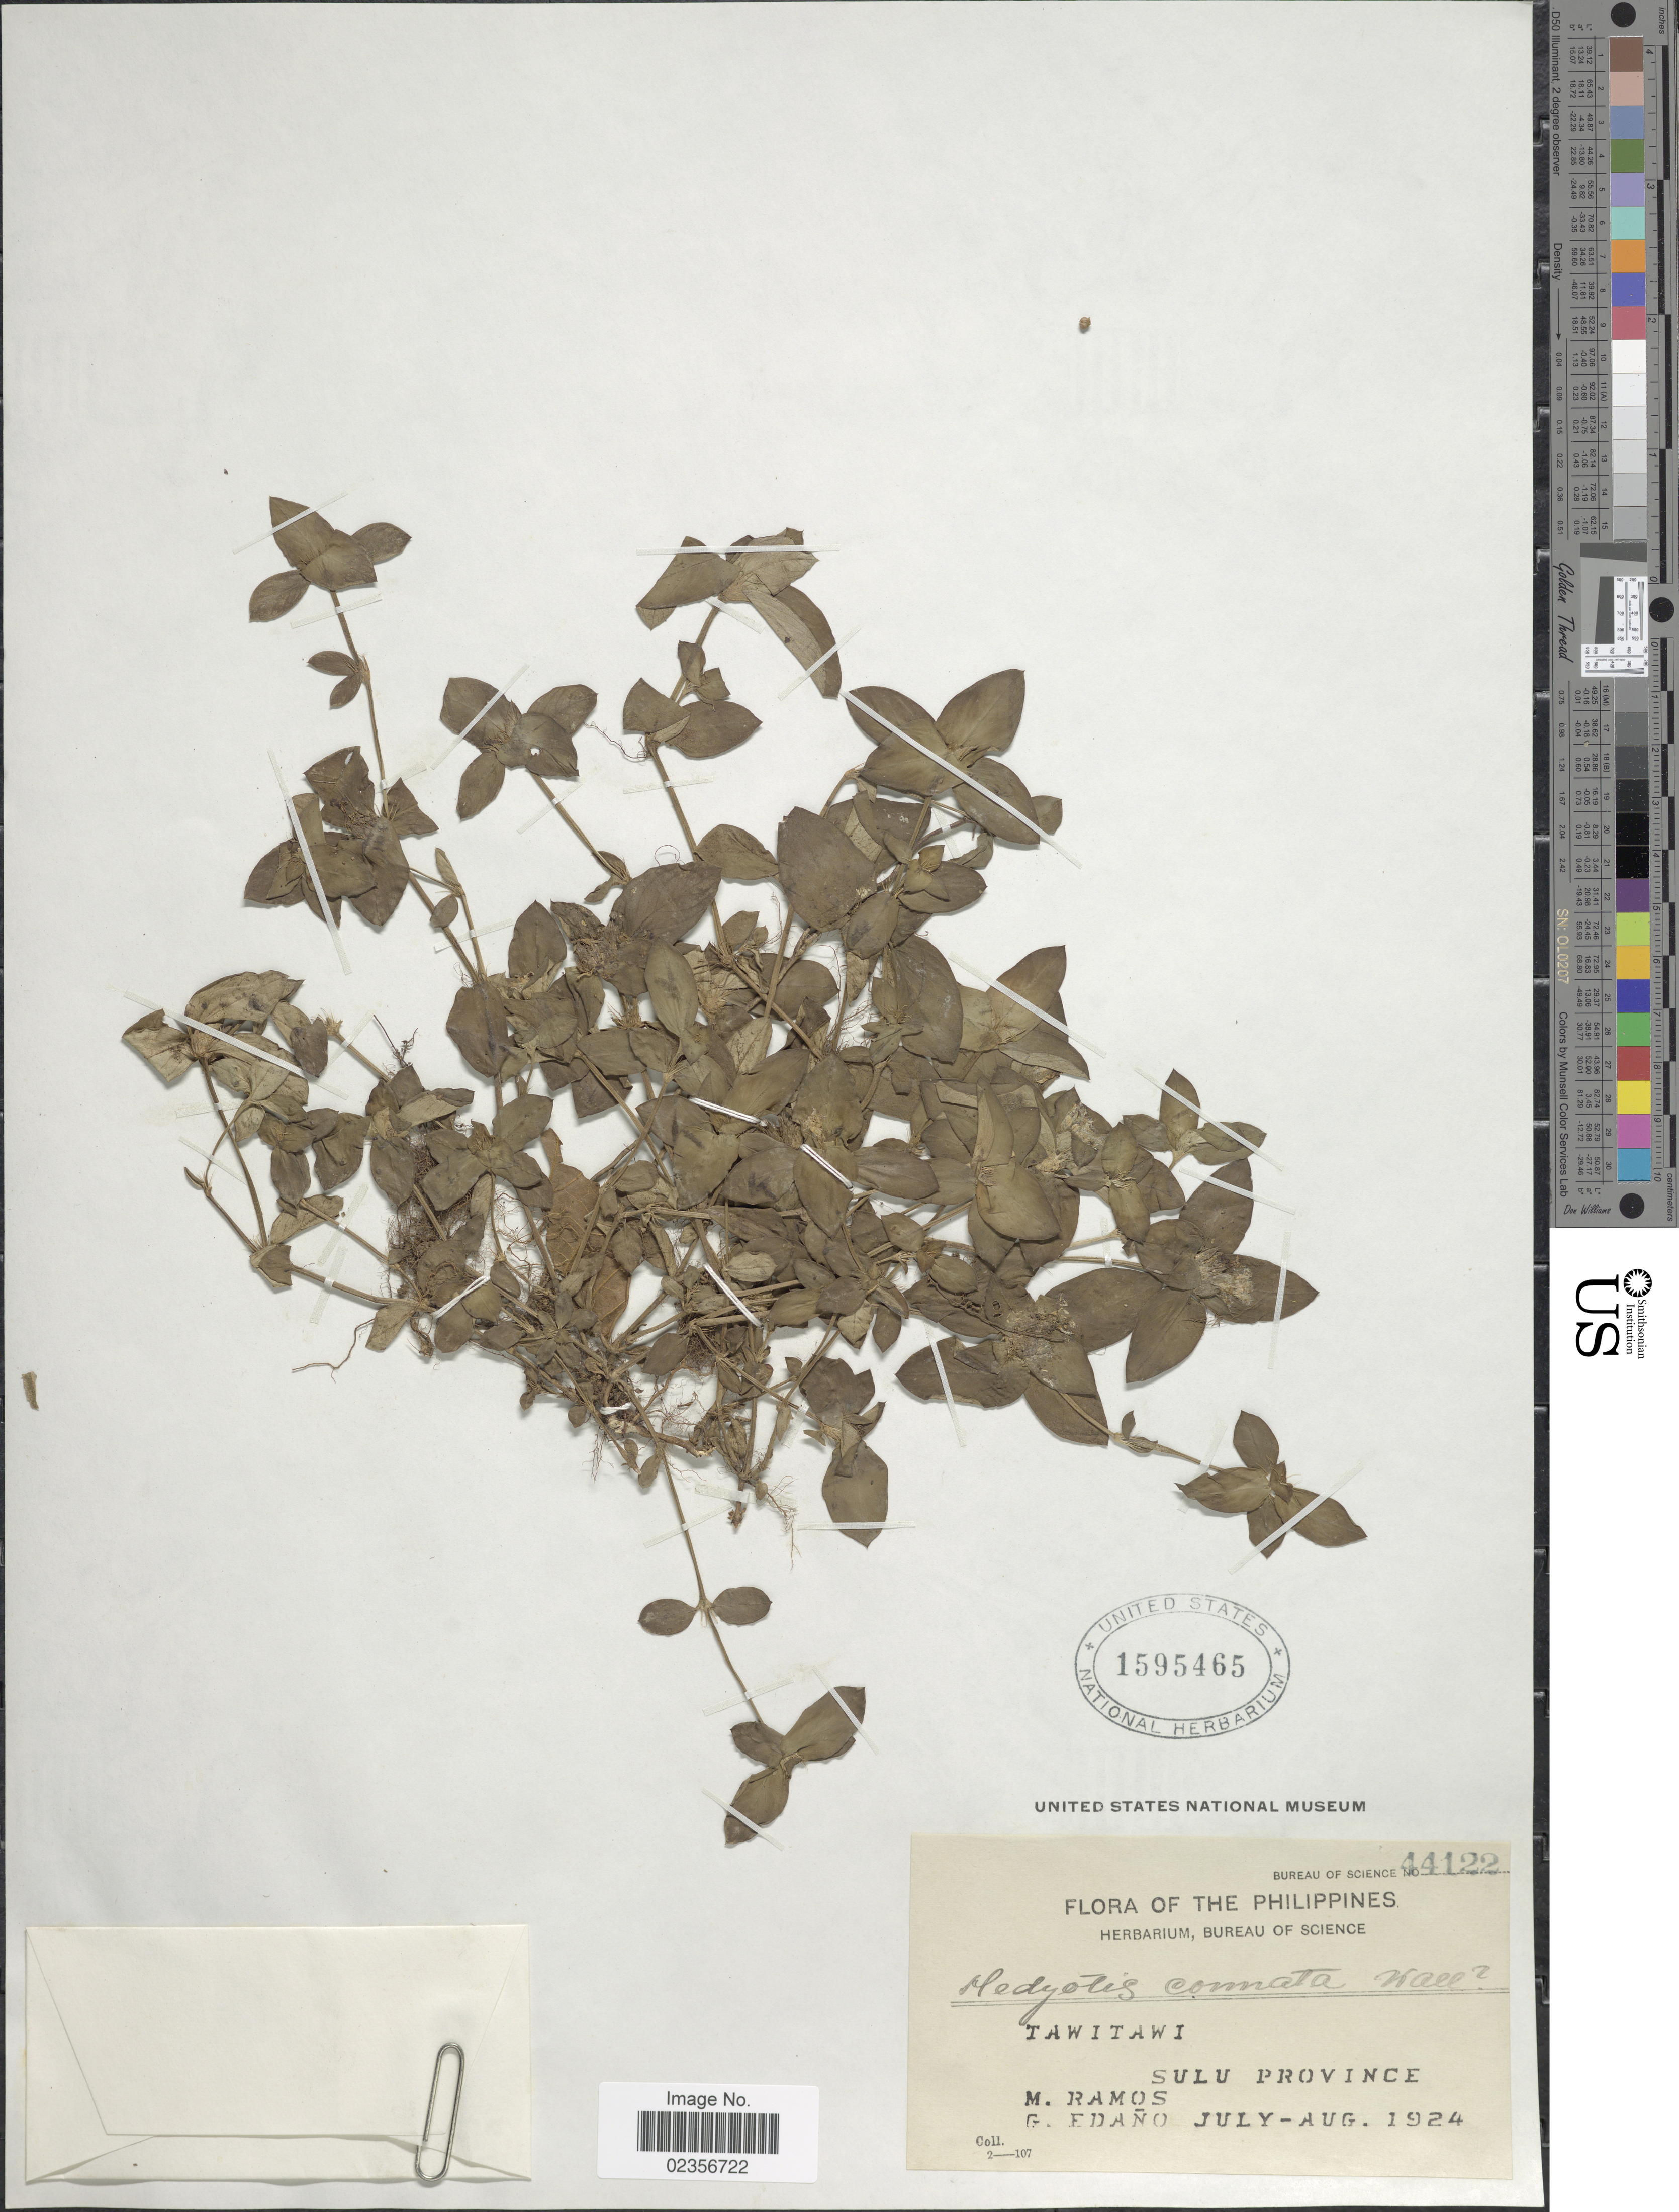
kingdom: Plantae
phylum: Tracheophyta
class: Magnoliopsida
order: Gentianales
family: Rubiaceae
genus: Hedyotis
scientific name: Hedyotis connata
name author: Hook. f.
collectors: M. Ramos & G. Edaño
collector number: Bureau of Science 44122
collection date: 1924-07/1924-08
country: Philippines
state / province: Muslim Mindanao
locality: Iawitawi. Sulu Province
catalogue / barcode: US 1595465